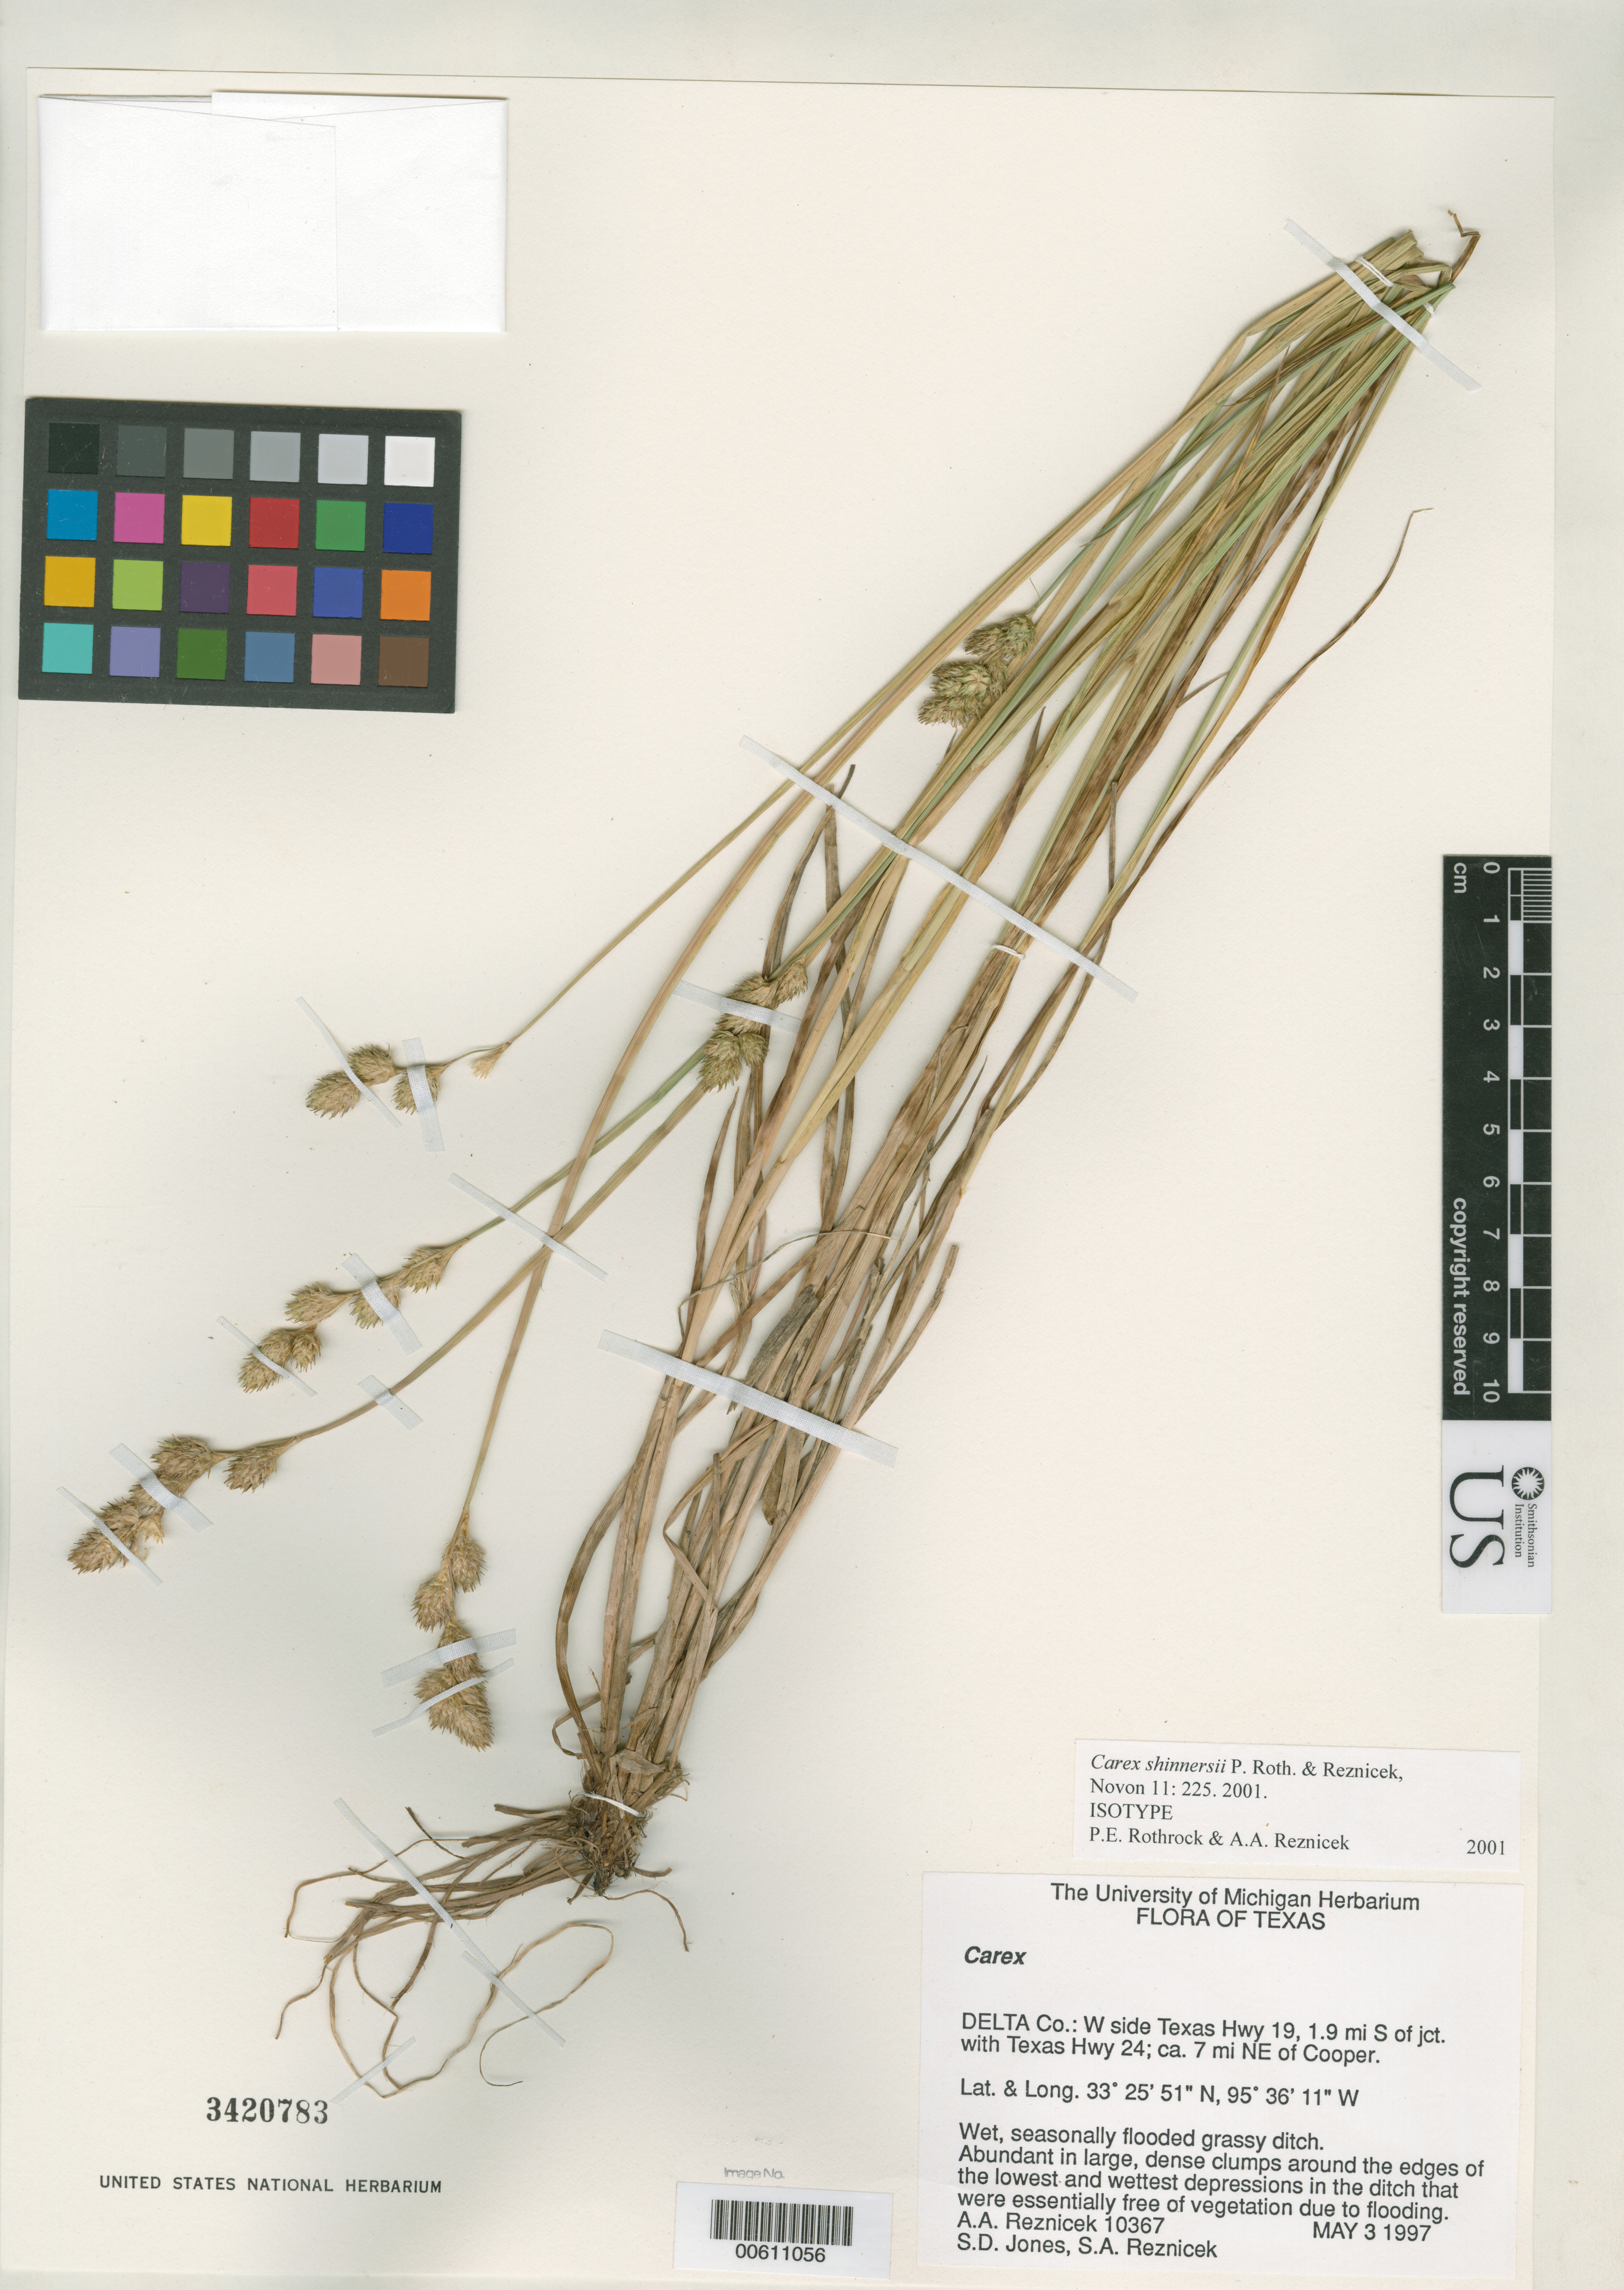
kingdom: Plantae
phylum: Tracheophyta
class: Liliopsida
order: Poales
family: Cyperaceae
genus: Carex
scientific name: Carex shinnersii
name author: P. Rothr. & Reznicek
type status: Isotype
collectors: A. A. Reznicek, S. D. Jones & S. A. Reznicek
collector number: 10367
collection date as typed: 03 May 1997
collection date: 1997-05-03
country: United States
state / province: Texas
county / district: Delta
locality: NE of Cooper.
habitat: edge fo the lowest and wettest depressions in ditch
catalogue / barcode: US 3420783